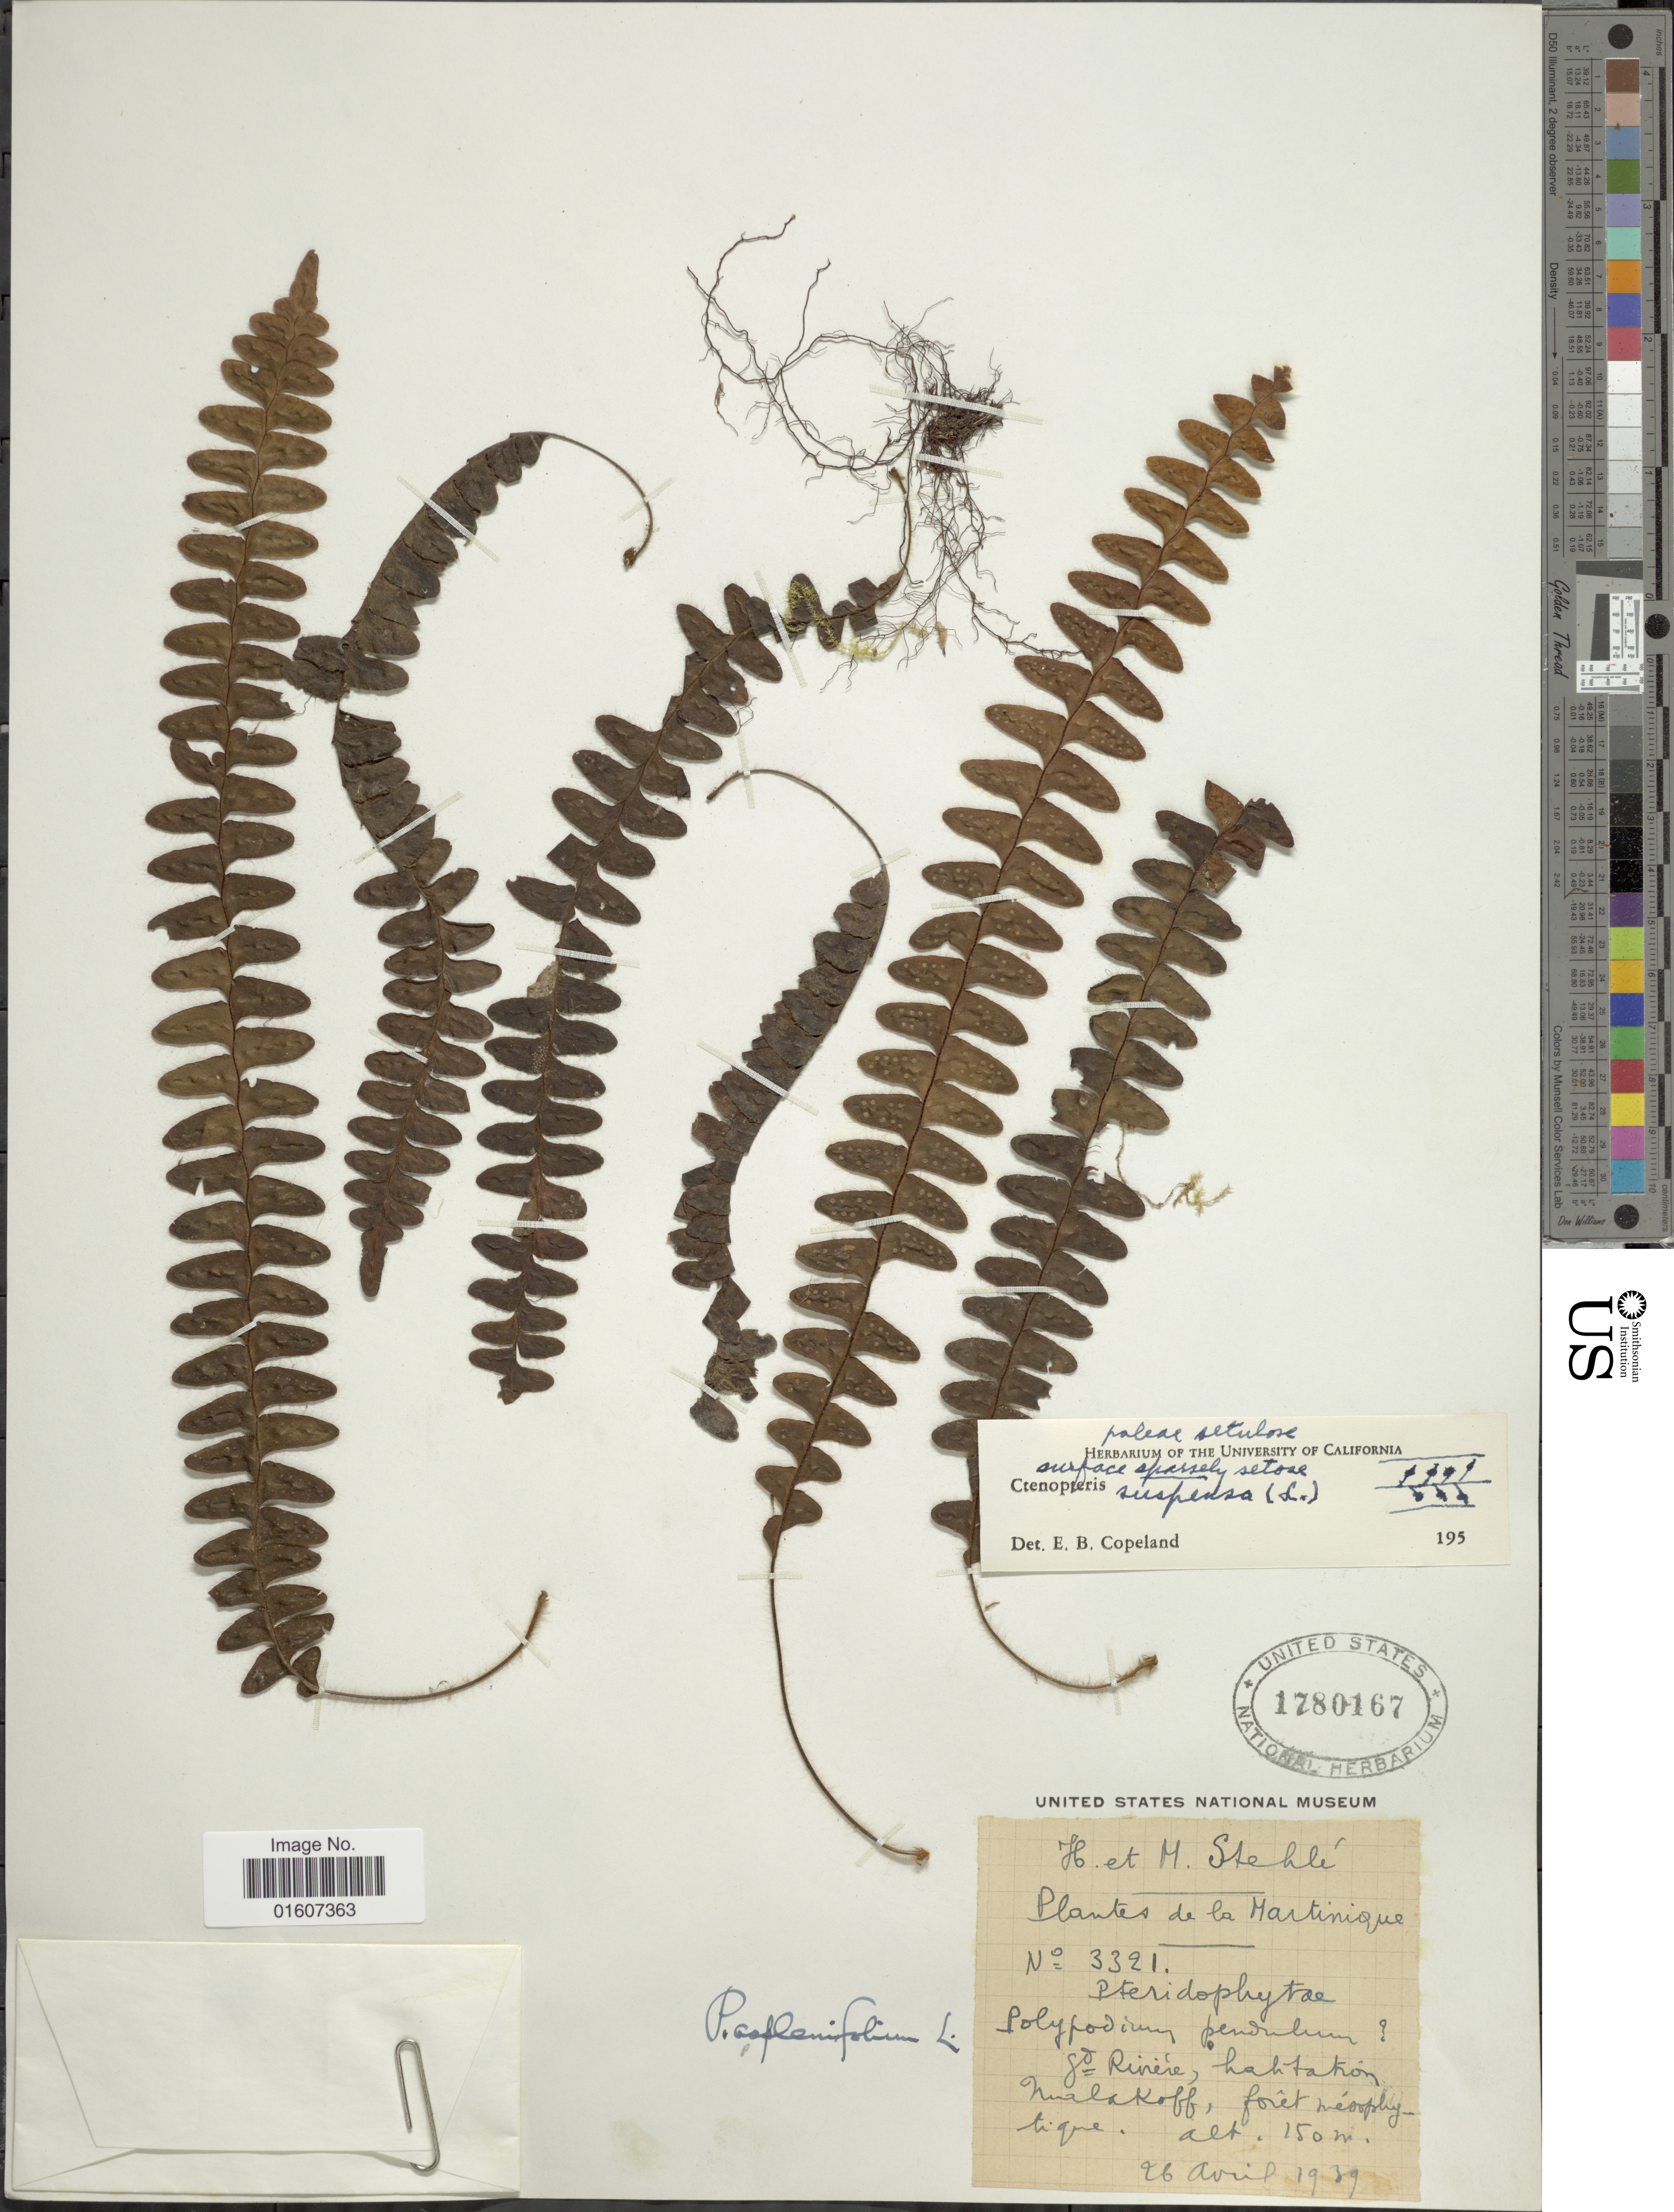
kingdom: Plantae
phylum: Tracheophyta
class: Polypodiopsida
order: Polypodiales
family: Polypodiaceae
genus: Terpsichore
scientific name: Terpsichore asplenifolia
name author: (L.) A.R. Sm.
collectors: H. Stehlé & M. Stehlé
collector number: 3321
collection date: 1939-04-26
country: Martinique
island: Martinique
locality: Gd Rivière , habitation Malakoff, forêt mesophytique.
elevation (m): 150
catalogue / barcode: US 1780167